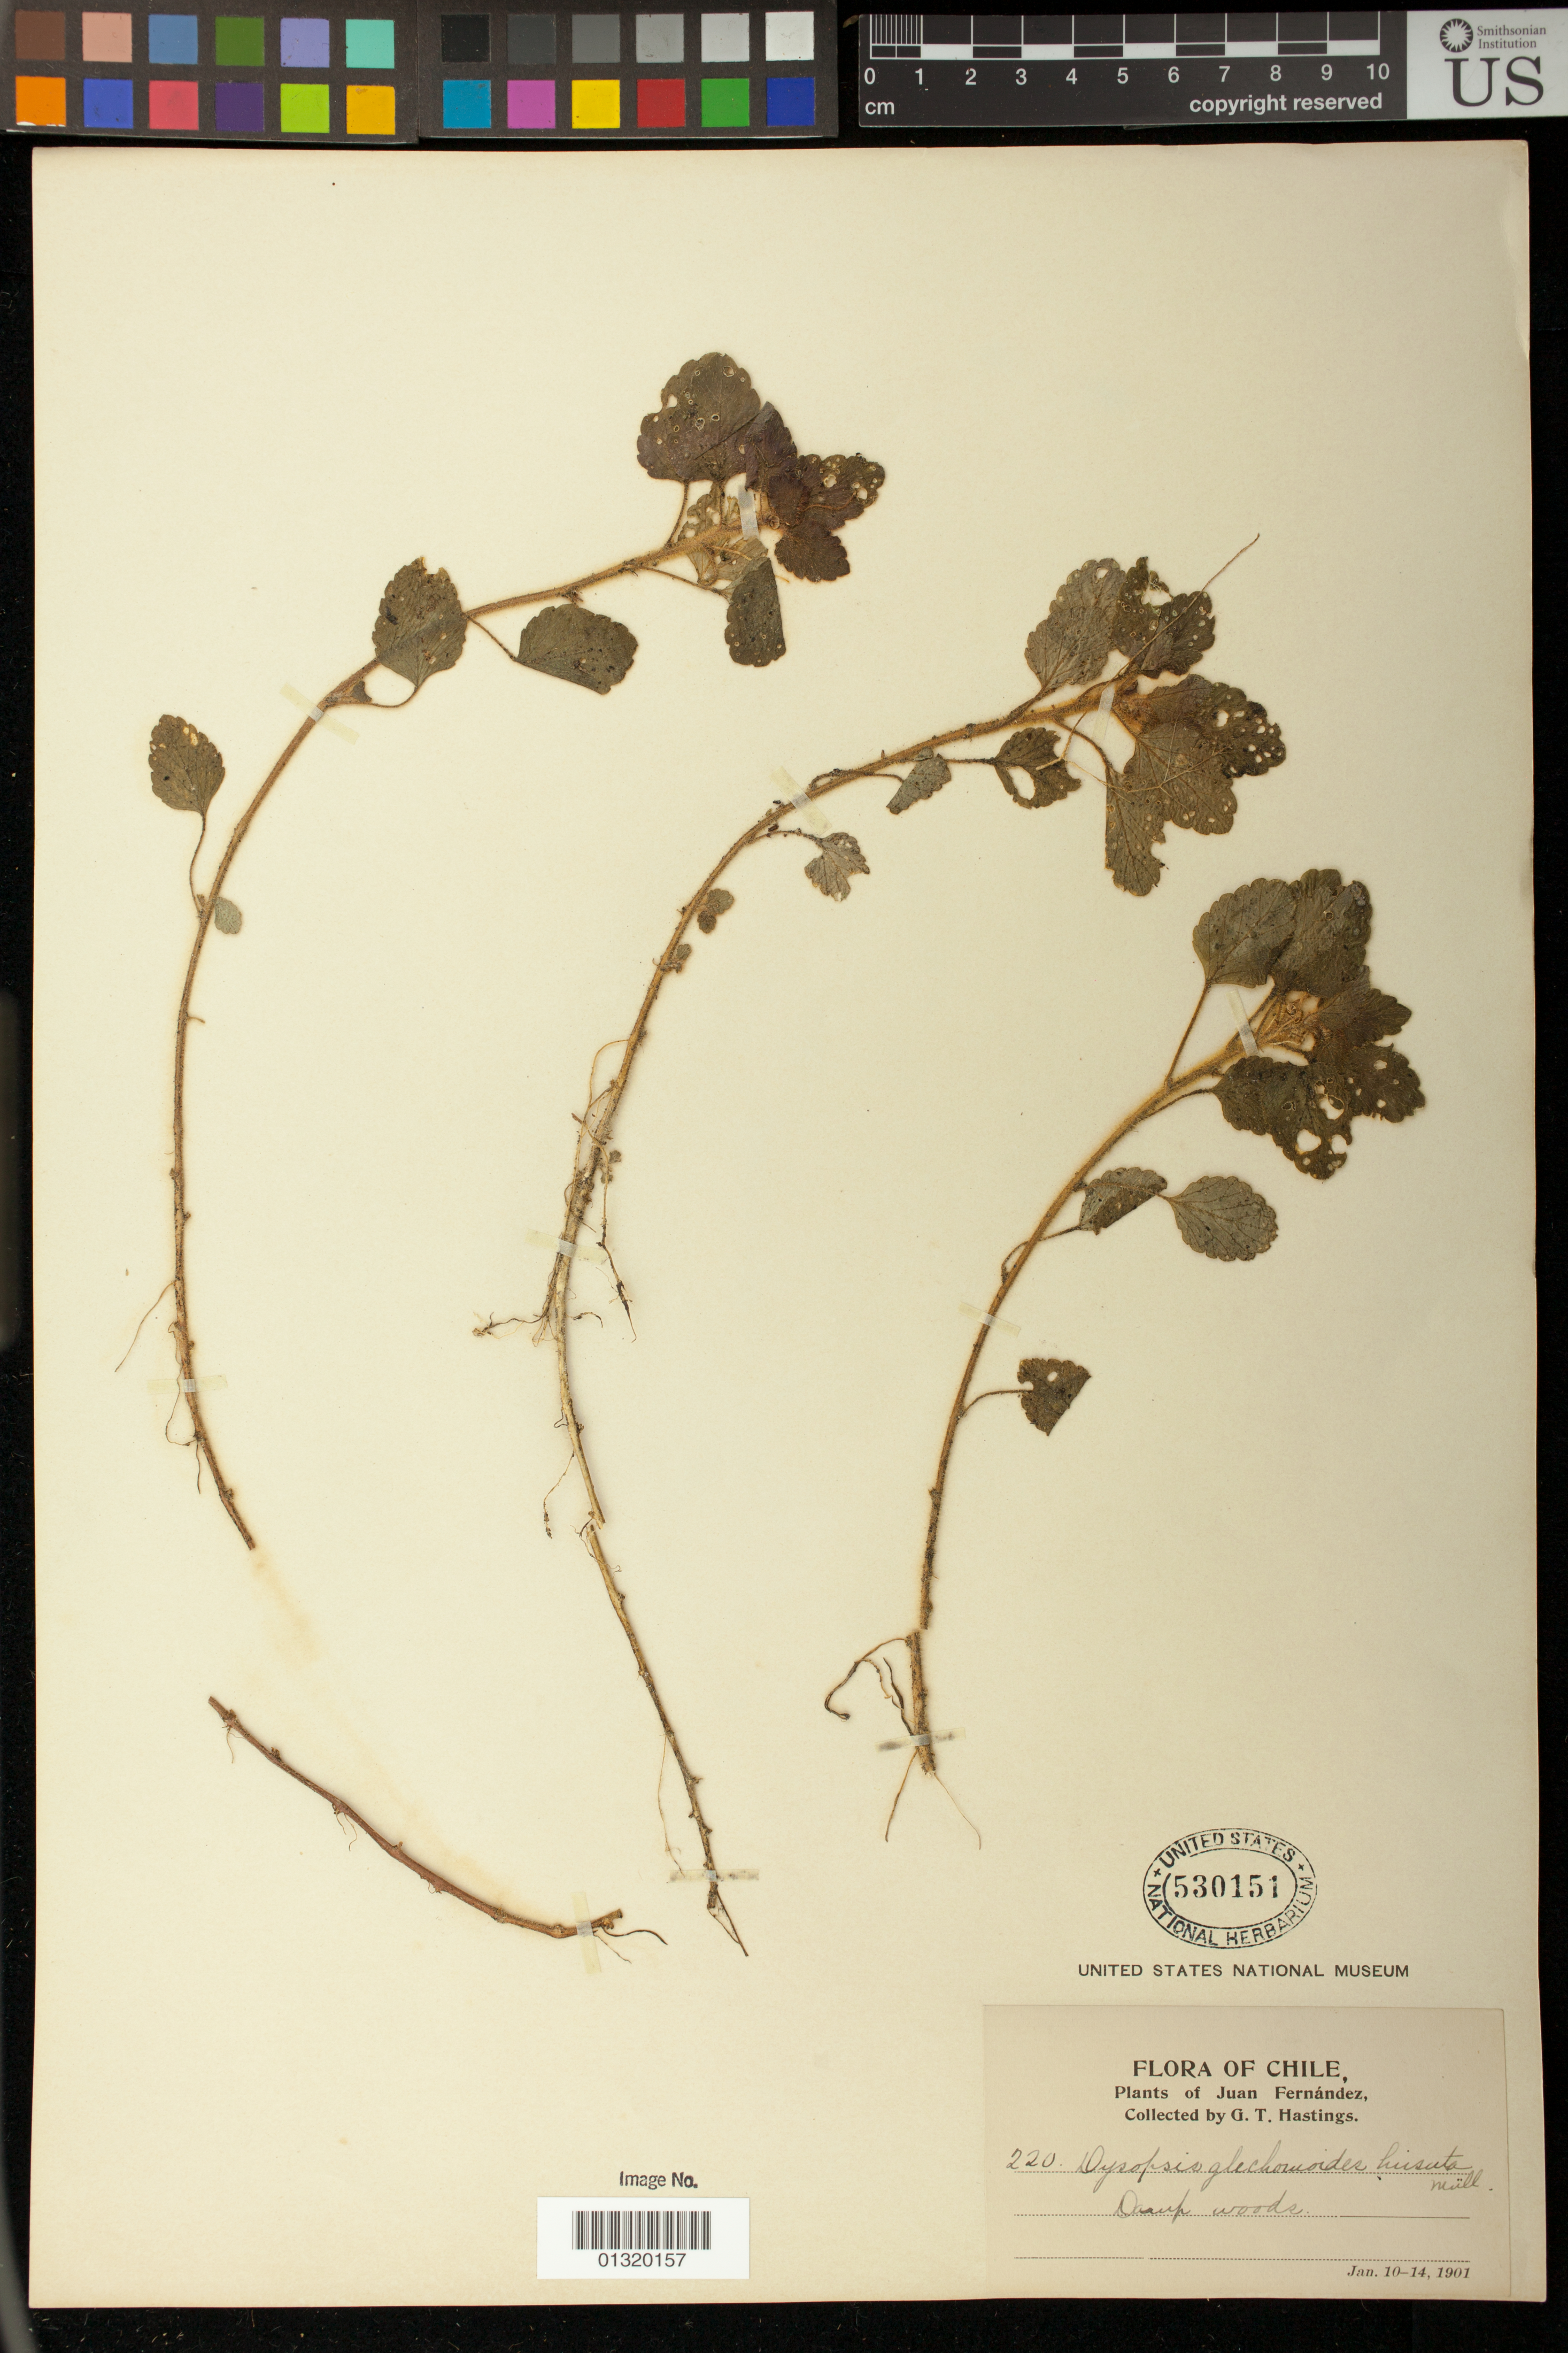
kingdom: Plantae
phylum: Tracheophyta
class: Magnoliopsida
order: Malpighiales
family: Euphorbiaceae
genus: Dysopsis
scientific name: Dysopsis glechomoides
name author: (A. Rich.) Müll. Arg.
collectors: G. Hastings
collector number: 220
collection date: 1901-01-10/1901-01-14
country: Chile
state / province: Valparaíso (V)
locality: Juan Fernandez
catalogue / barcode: US 530151